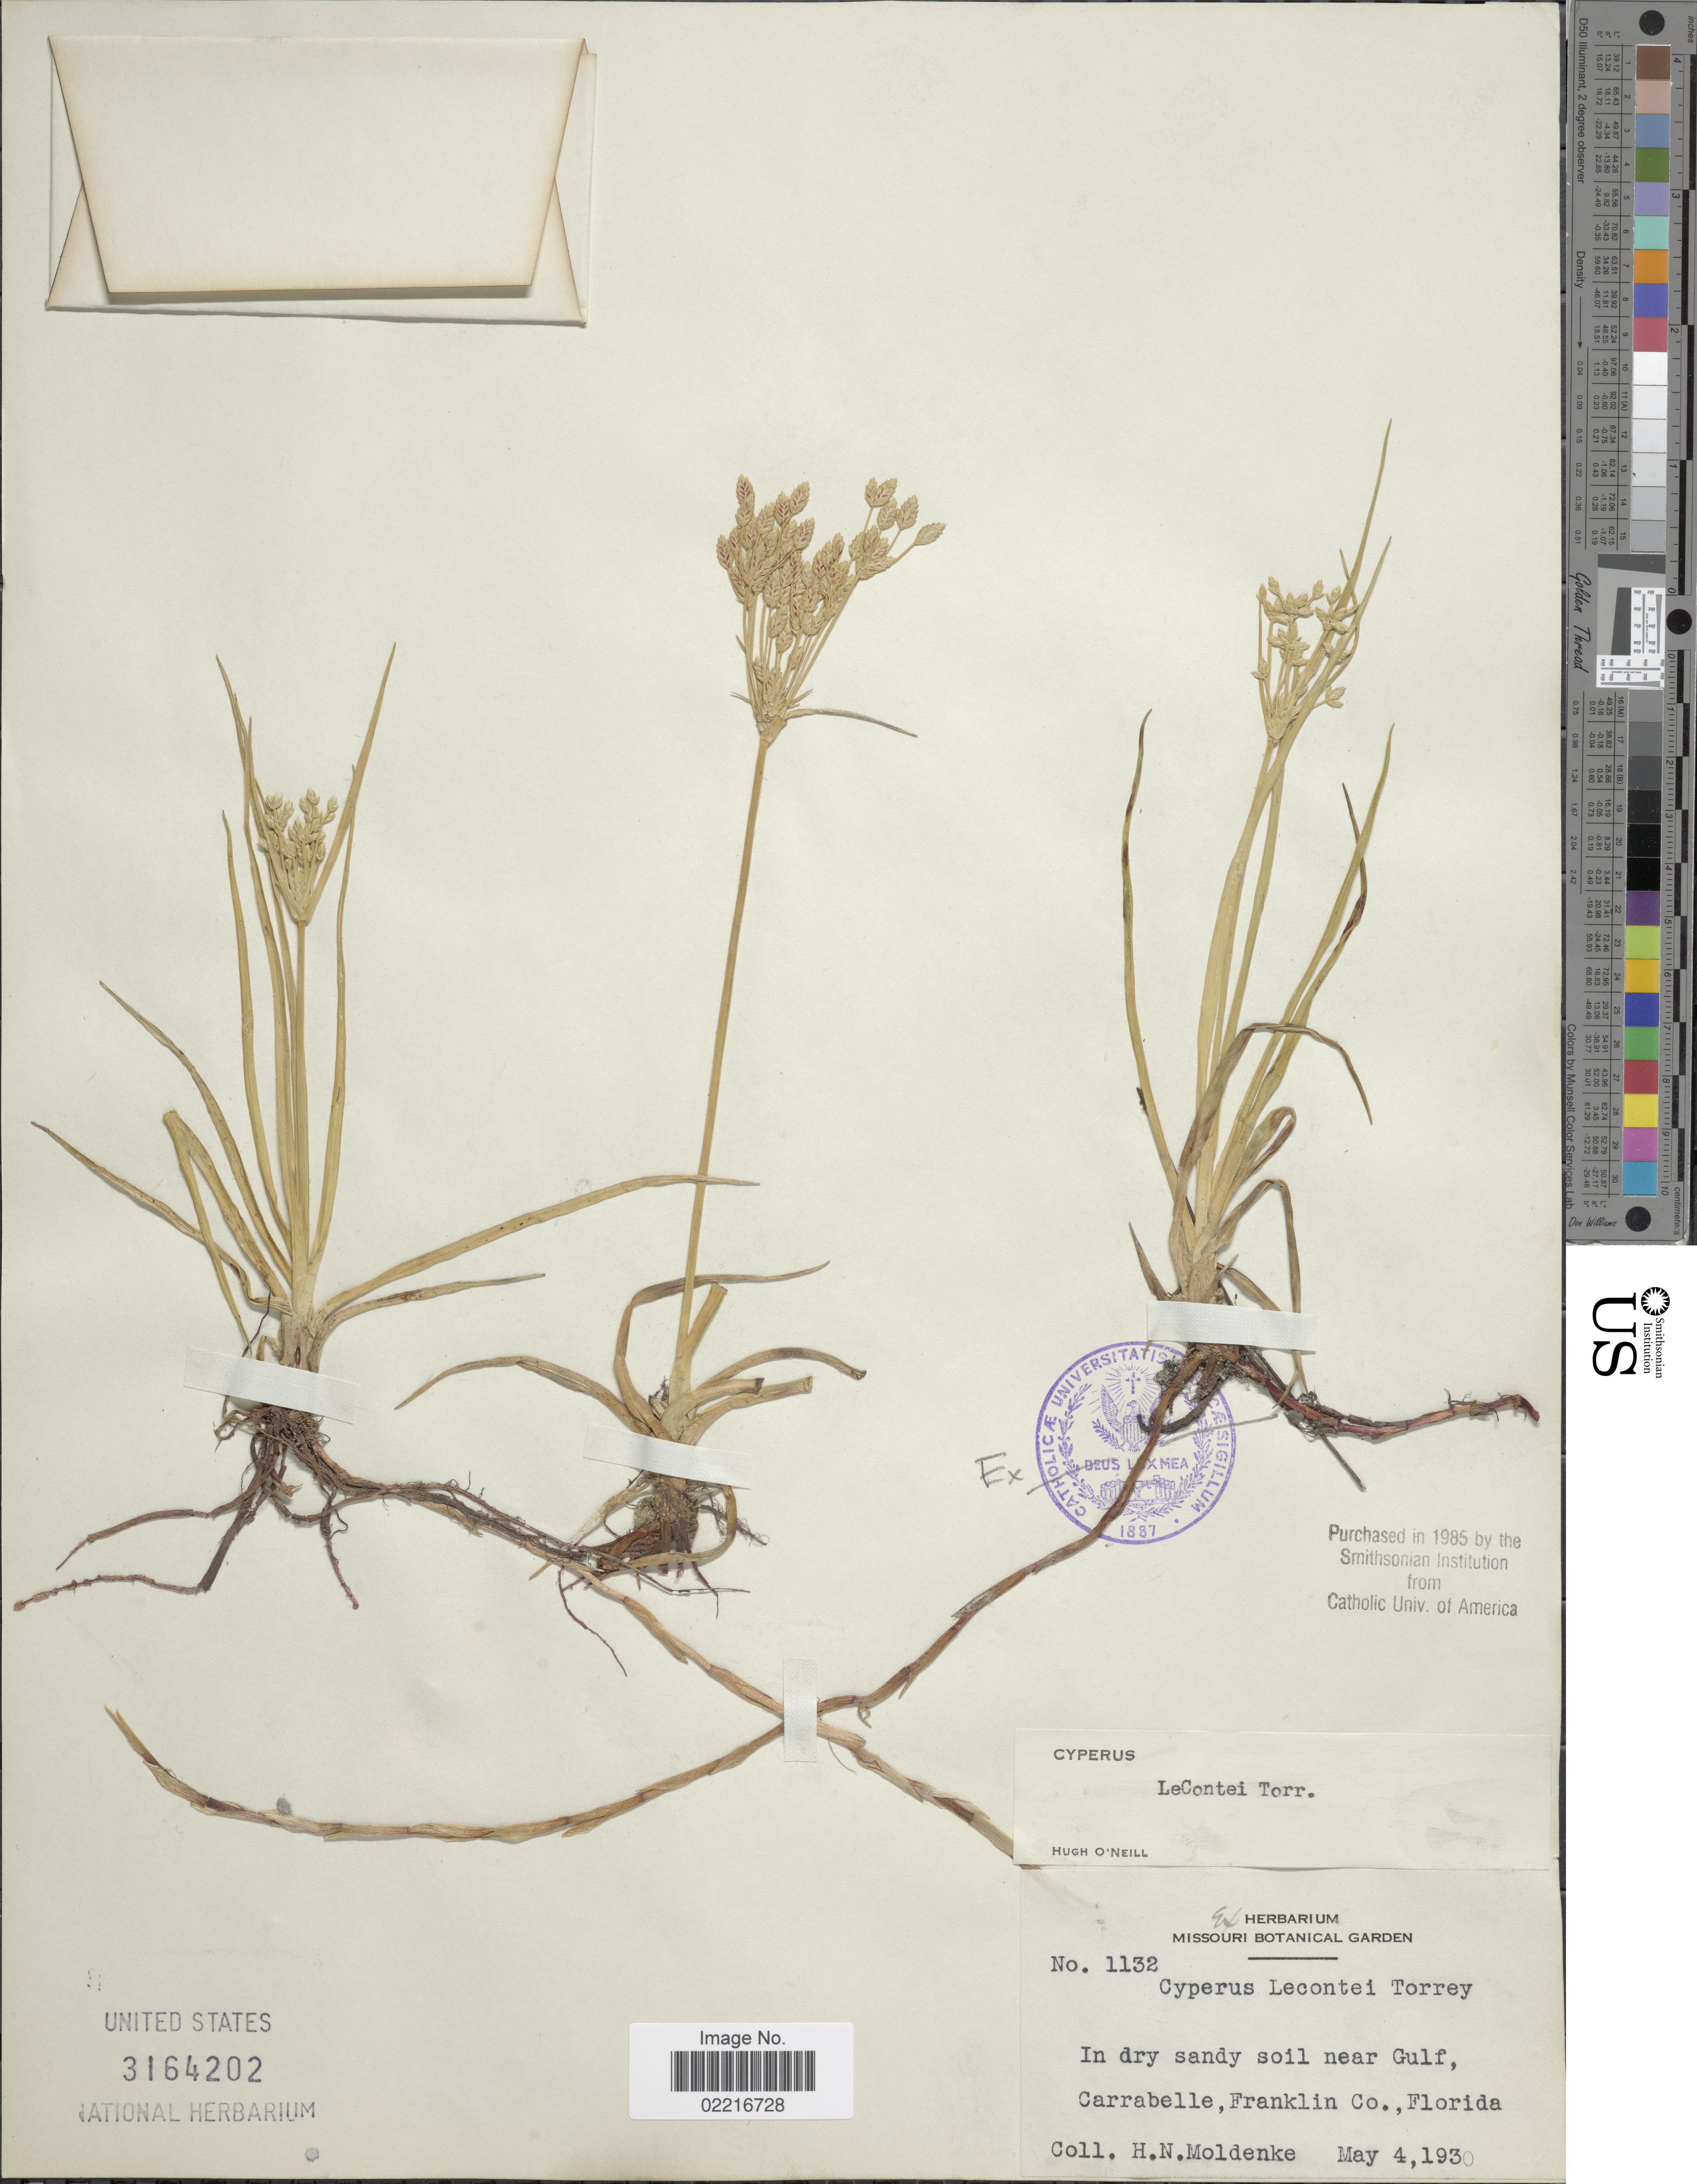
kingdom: Plantae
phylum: Tracheophyta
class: Liliopsida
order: Poales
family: Cyperaceae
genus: Cyperus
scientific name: Cyperus lecontei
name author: Torr. ex Steud.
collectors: H. N. Moldenke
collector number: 1132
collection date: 1930-05-04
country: United States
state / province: Florida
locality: Soil near Gulf, Carrabelle, Franklin Co.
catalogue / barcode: US 3164202